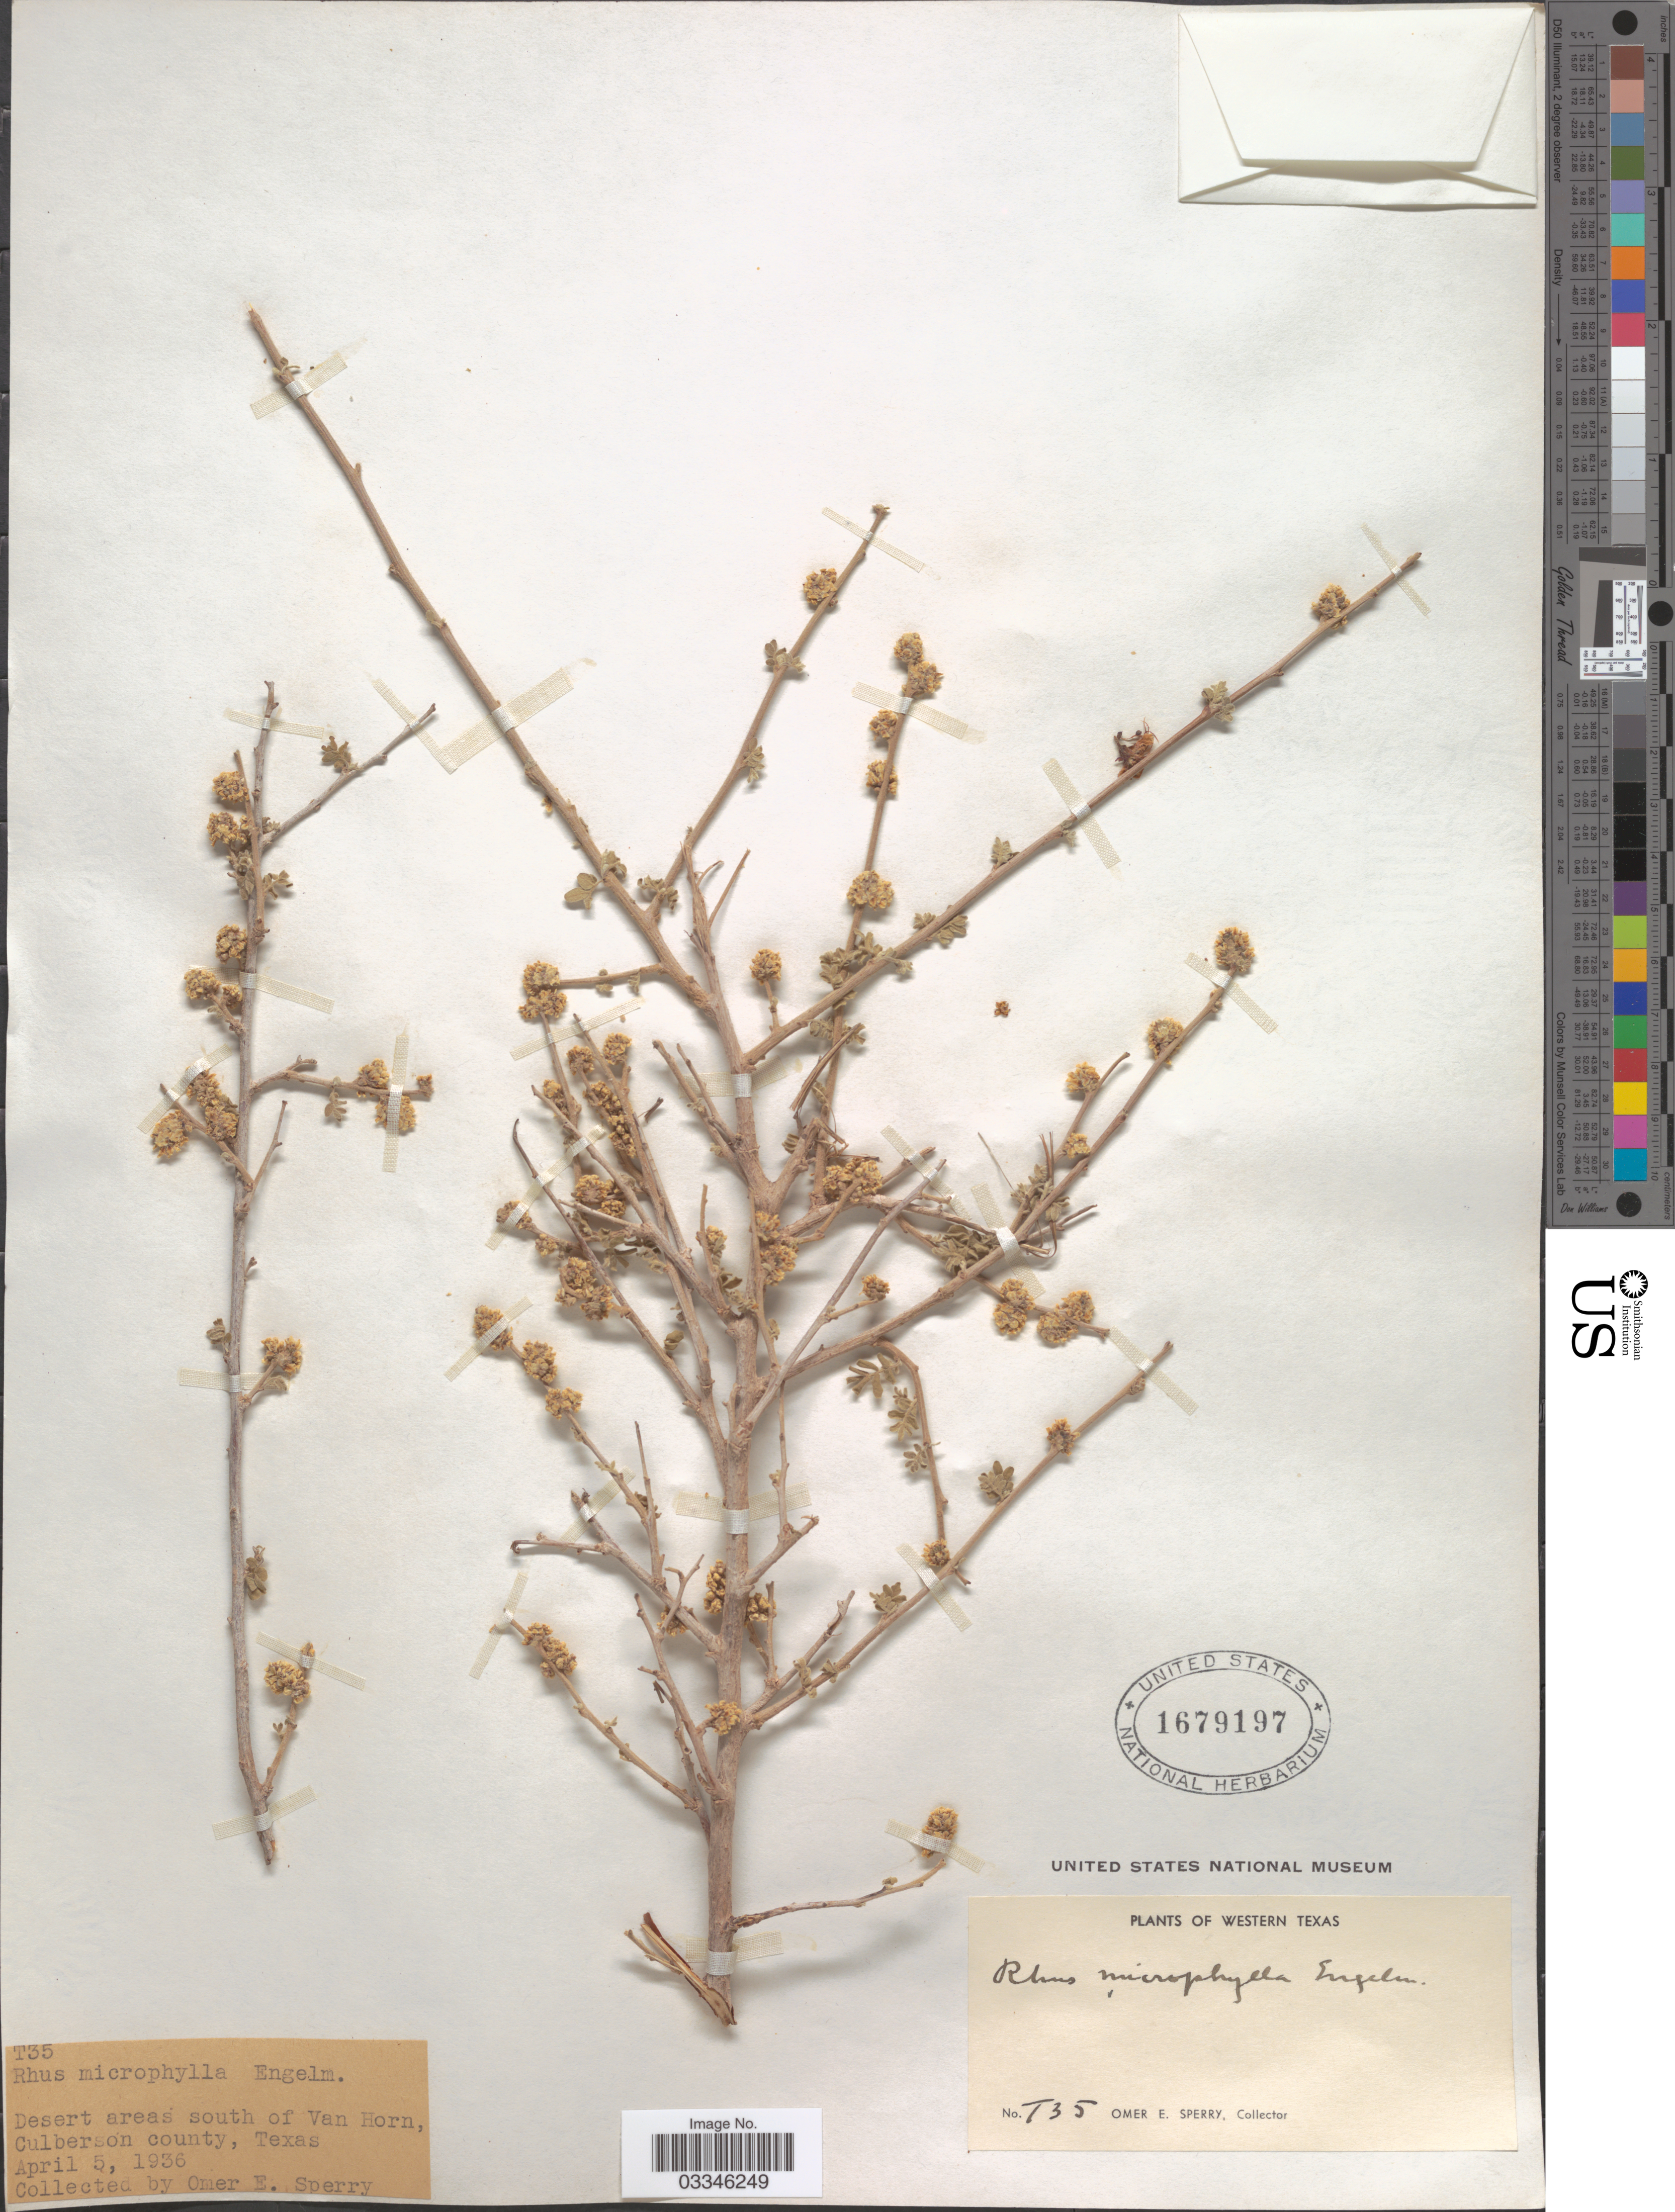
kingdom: Plantae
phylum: Tracheophyta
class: Magnoliopsida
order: Sapindales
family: Anacardiaceae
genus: Rhus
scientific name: Rhus microphylla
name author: Engelm.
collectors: O. E. Sperry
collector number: T35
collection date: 1936-04-05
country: United States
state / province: Texas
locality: Western Texas. Desert areas south of Van Horn, Culberson county.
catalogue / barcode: US 1679197